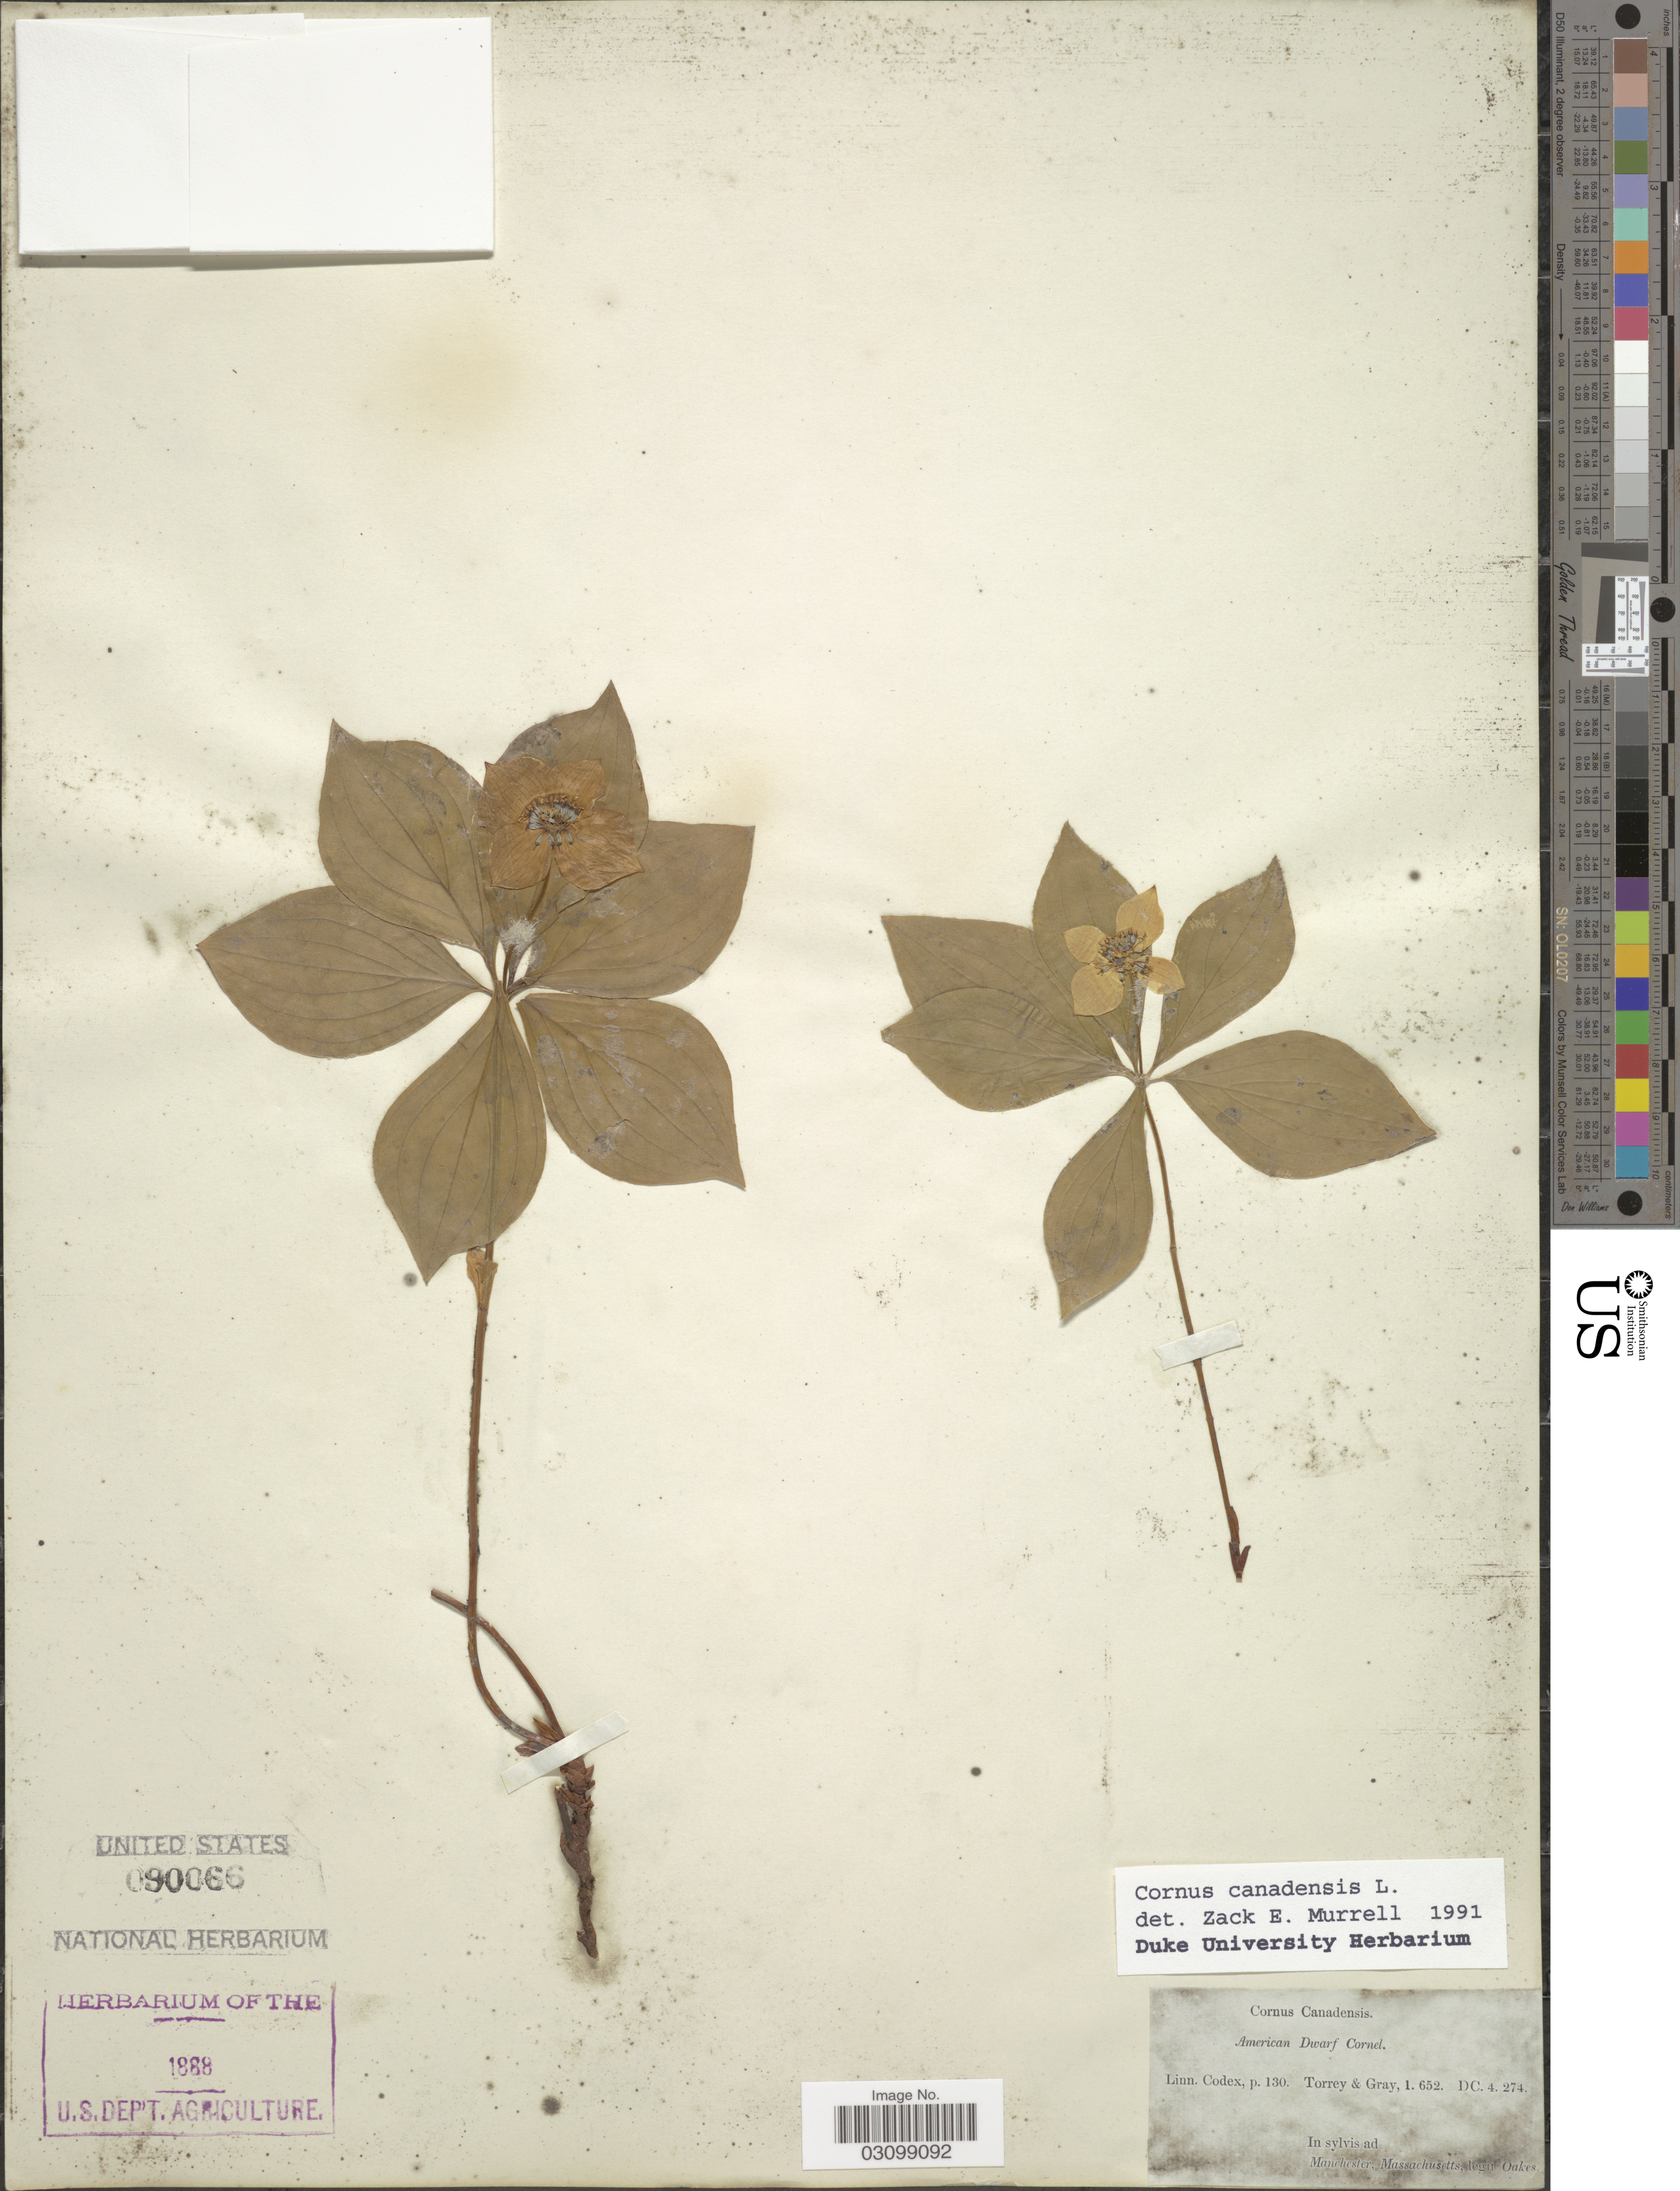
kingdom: Plantae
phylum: Tracheophyta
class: Magnoliopsida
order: Cornales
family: Cornaceae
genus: Cornus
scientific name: Cornus canadensis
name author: L.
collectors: -. Oakes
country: United States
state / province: Massachusetts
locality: In sylvis ad Manchester, Massachusetts.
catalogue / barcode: US 90066